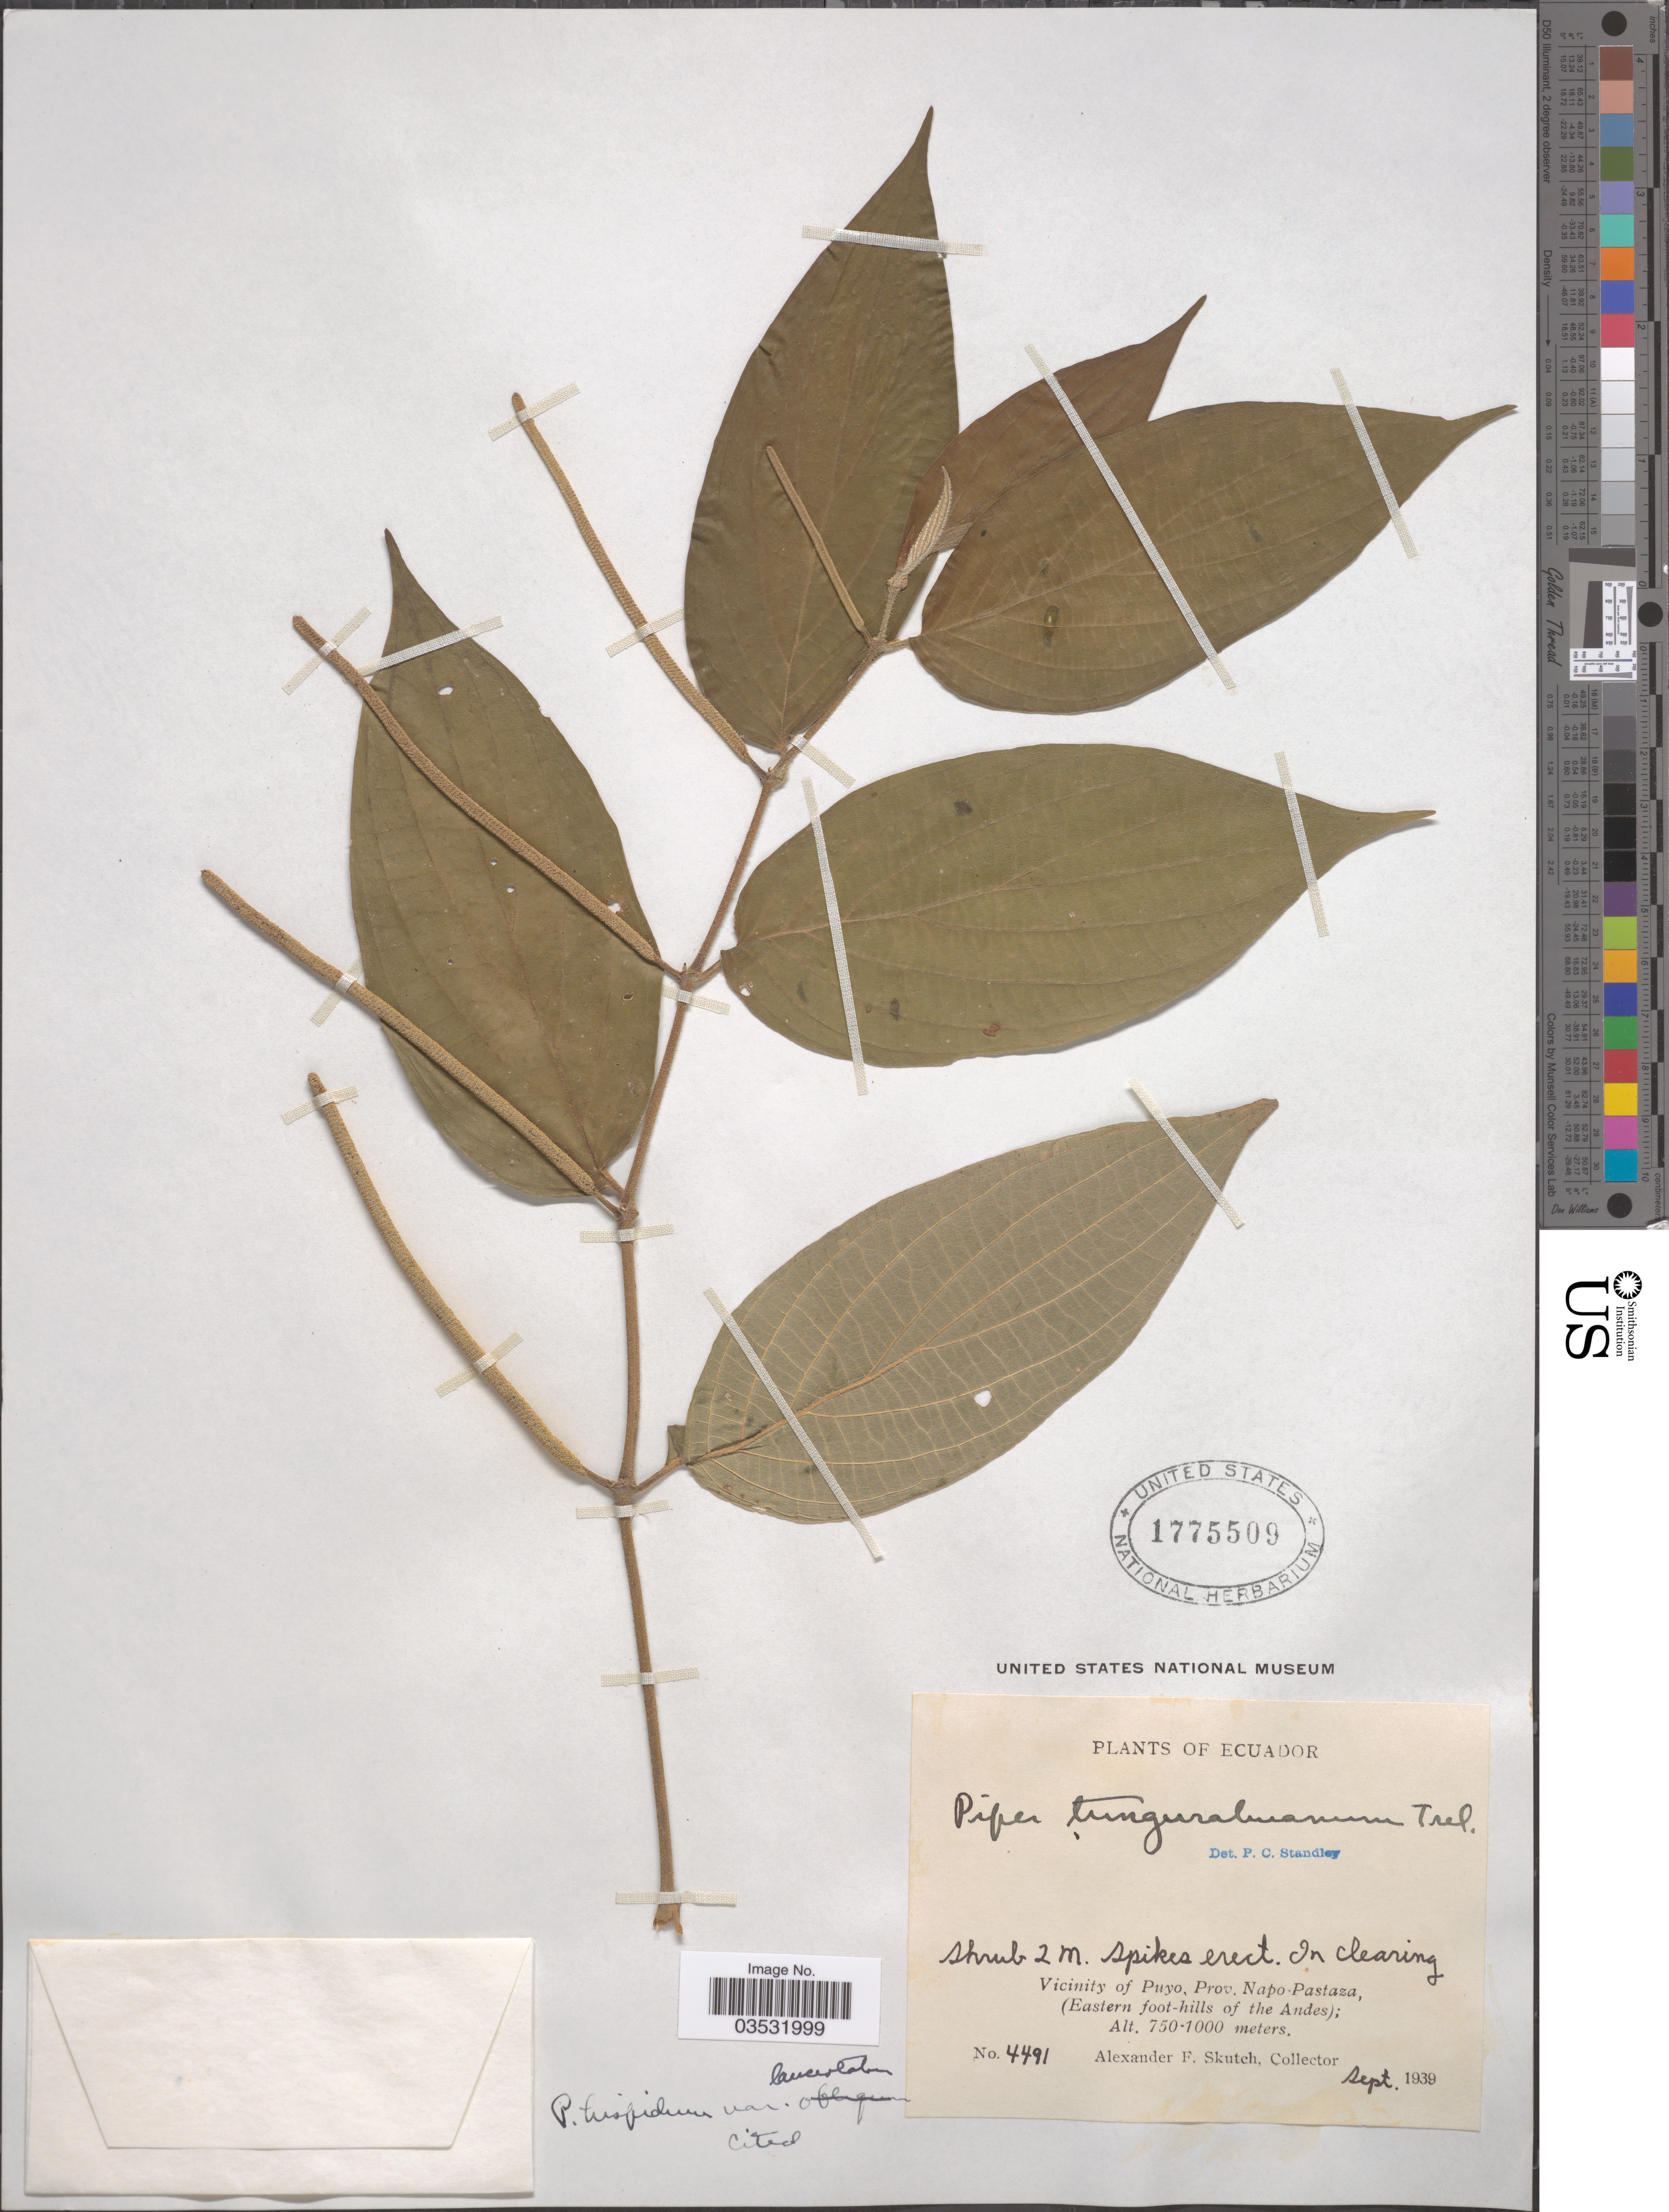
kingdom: Plantae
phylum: Tracheophyta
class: Magnoliopsida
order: Piperales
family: Piperaceae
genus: Piper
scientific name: Piper hispidum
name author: Sw.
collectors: A. F. Skutch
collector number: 4491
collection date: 1939-09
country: Ecuador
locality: Vicinity of Puyo, Prov. Napo-Pastaza, (Eastern foot-hills of the Andes).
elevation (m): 750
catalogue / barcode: US 1775509